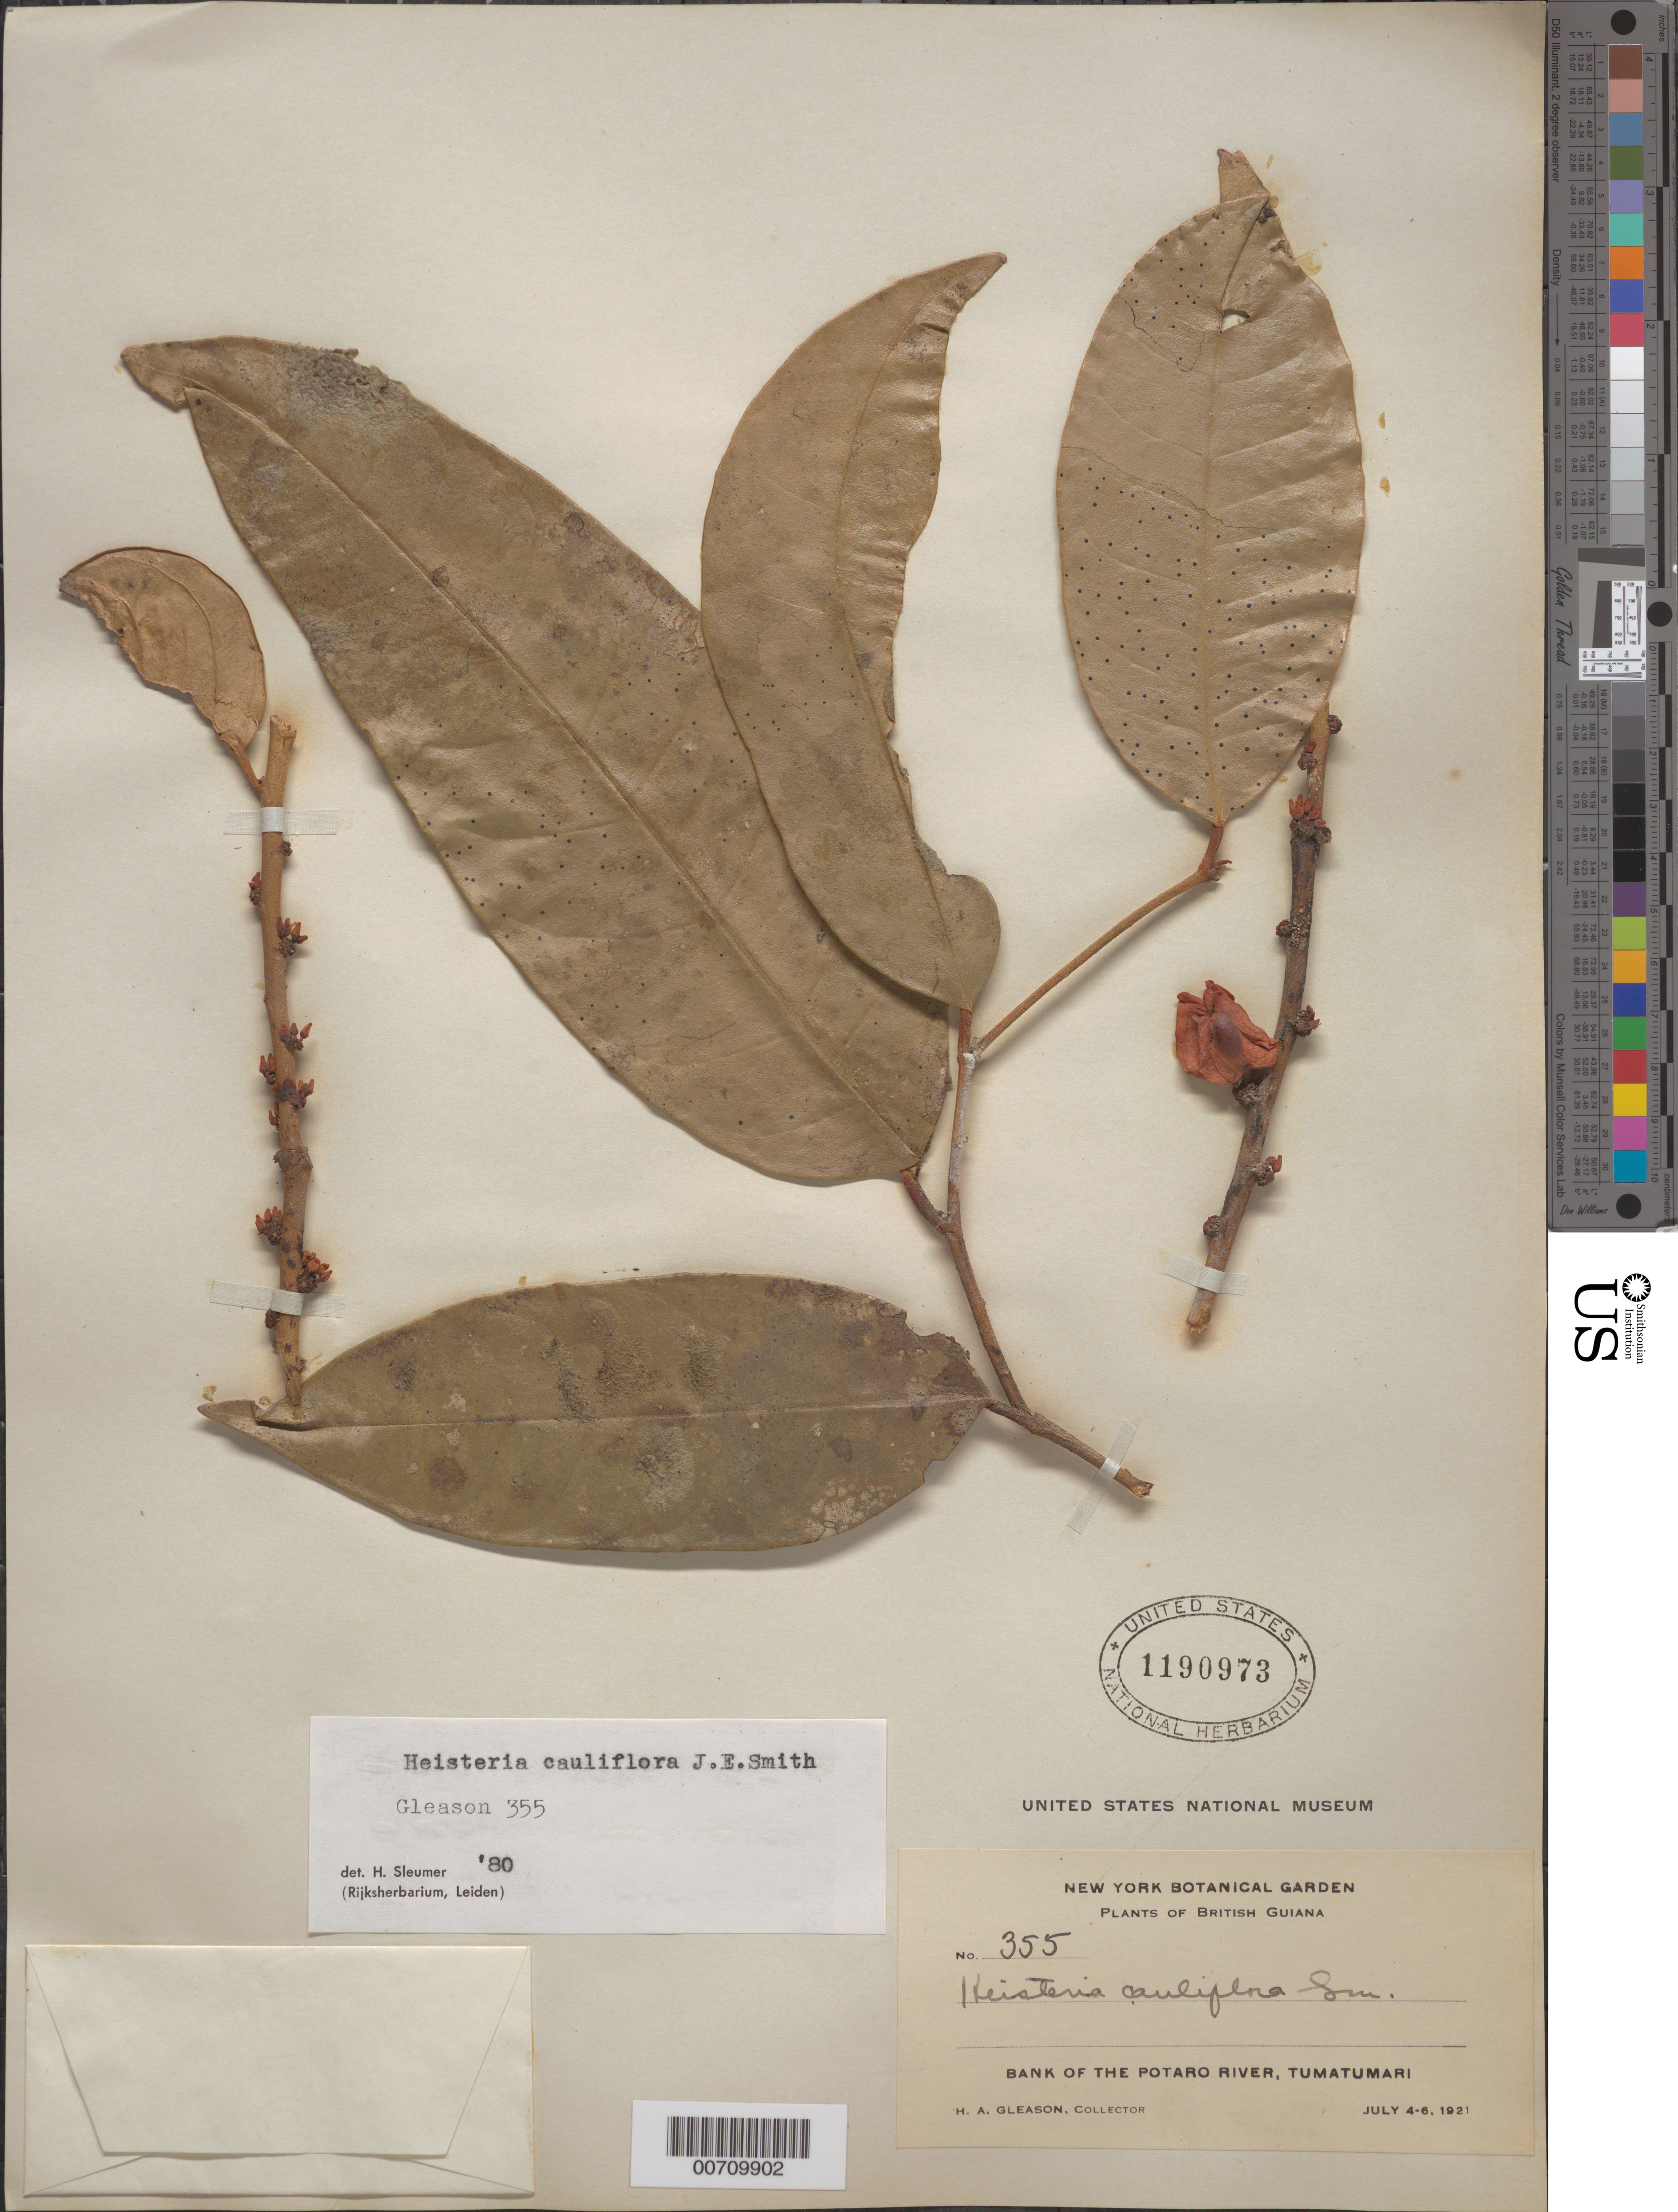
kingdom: Plantae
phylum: Tracheophyta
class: Magnoliopsida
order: Santalales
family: Erythropalaceae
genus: Heisteria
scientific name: Heisteria cauliflora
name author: Sm.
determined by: Sleumer, H. O.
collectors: H. A. Gleason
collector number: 355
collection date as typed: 4-Jul-21 to 6-Jul-21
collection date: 1921-07-04/1921-07-06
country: Guyana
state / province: Potaro-Siparuni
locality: Tumatumari Village, Potaro R.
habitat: Riverbank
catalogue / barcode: US 1190973